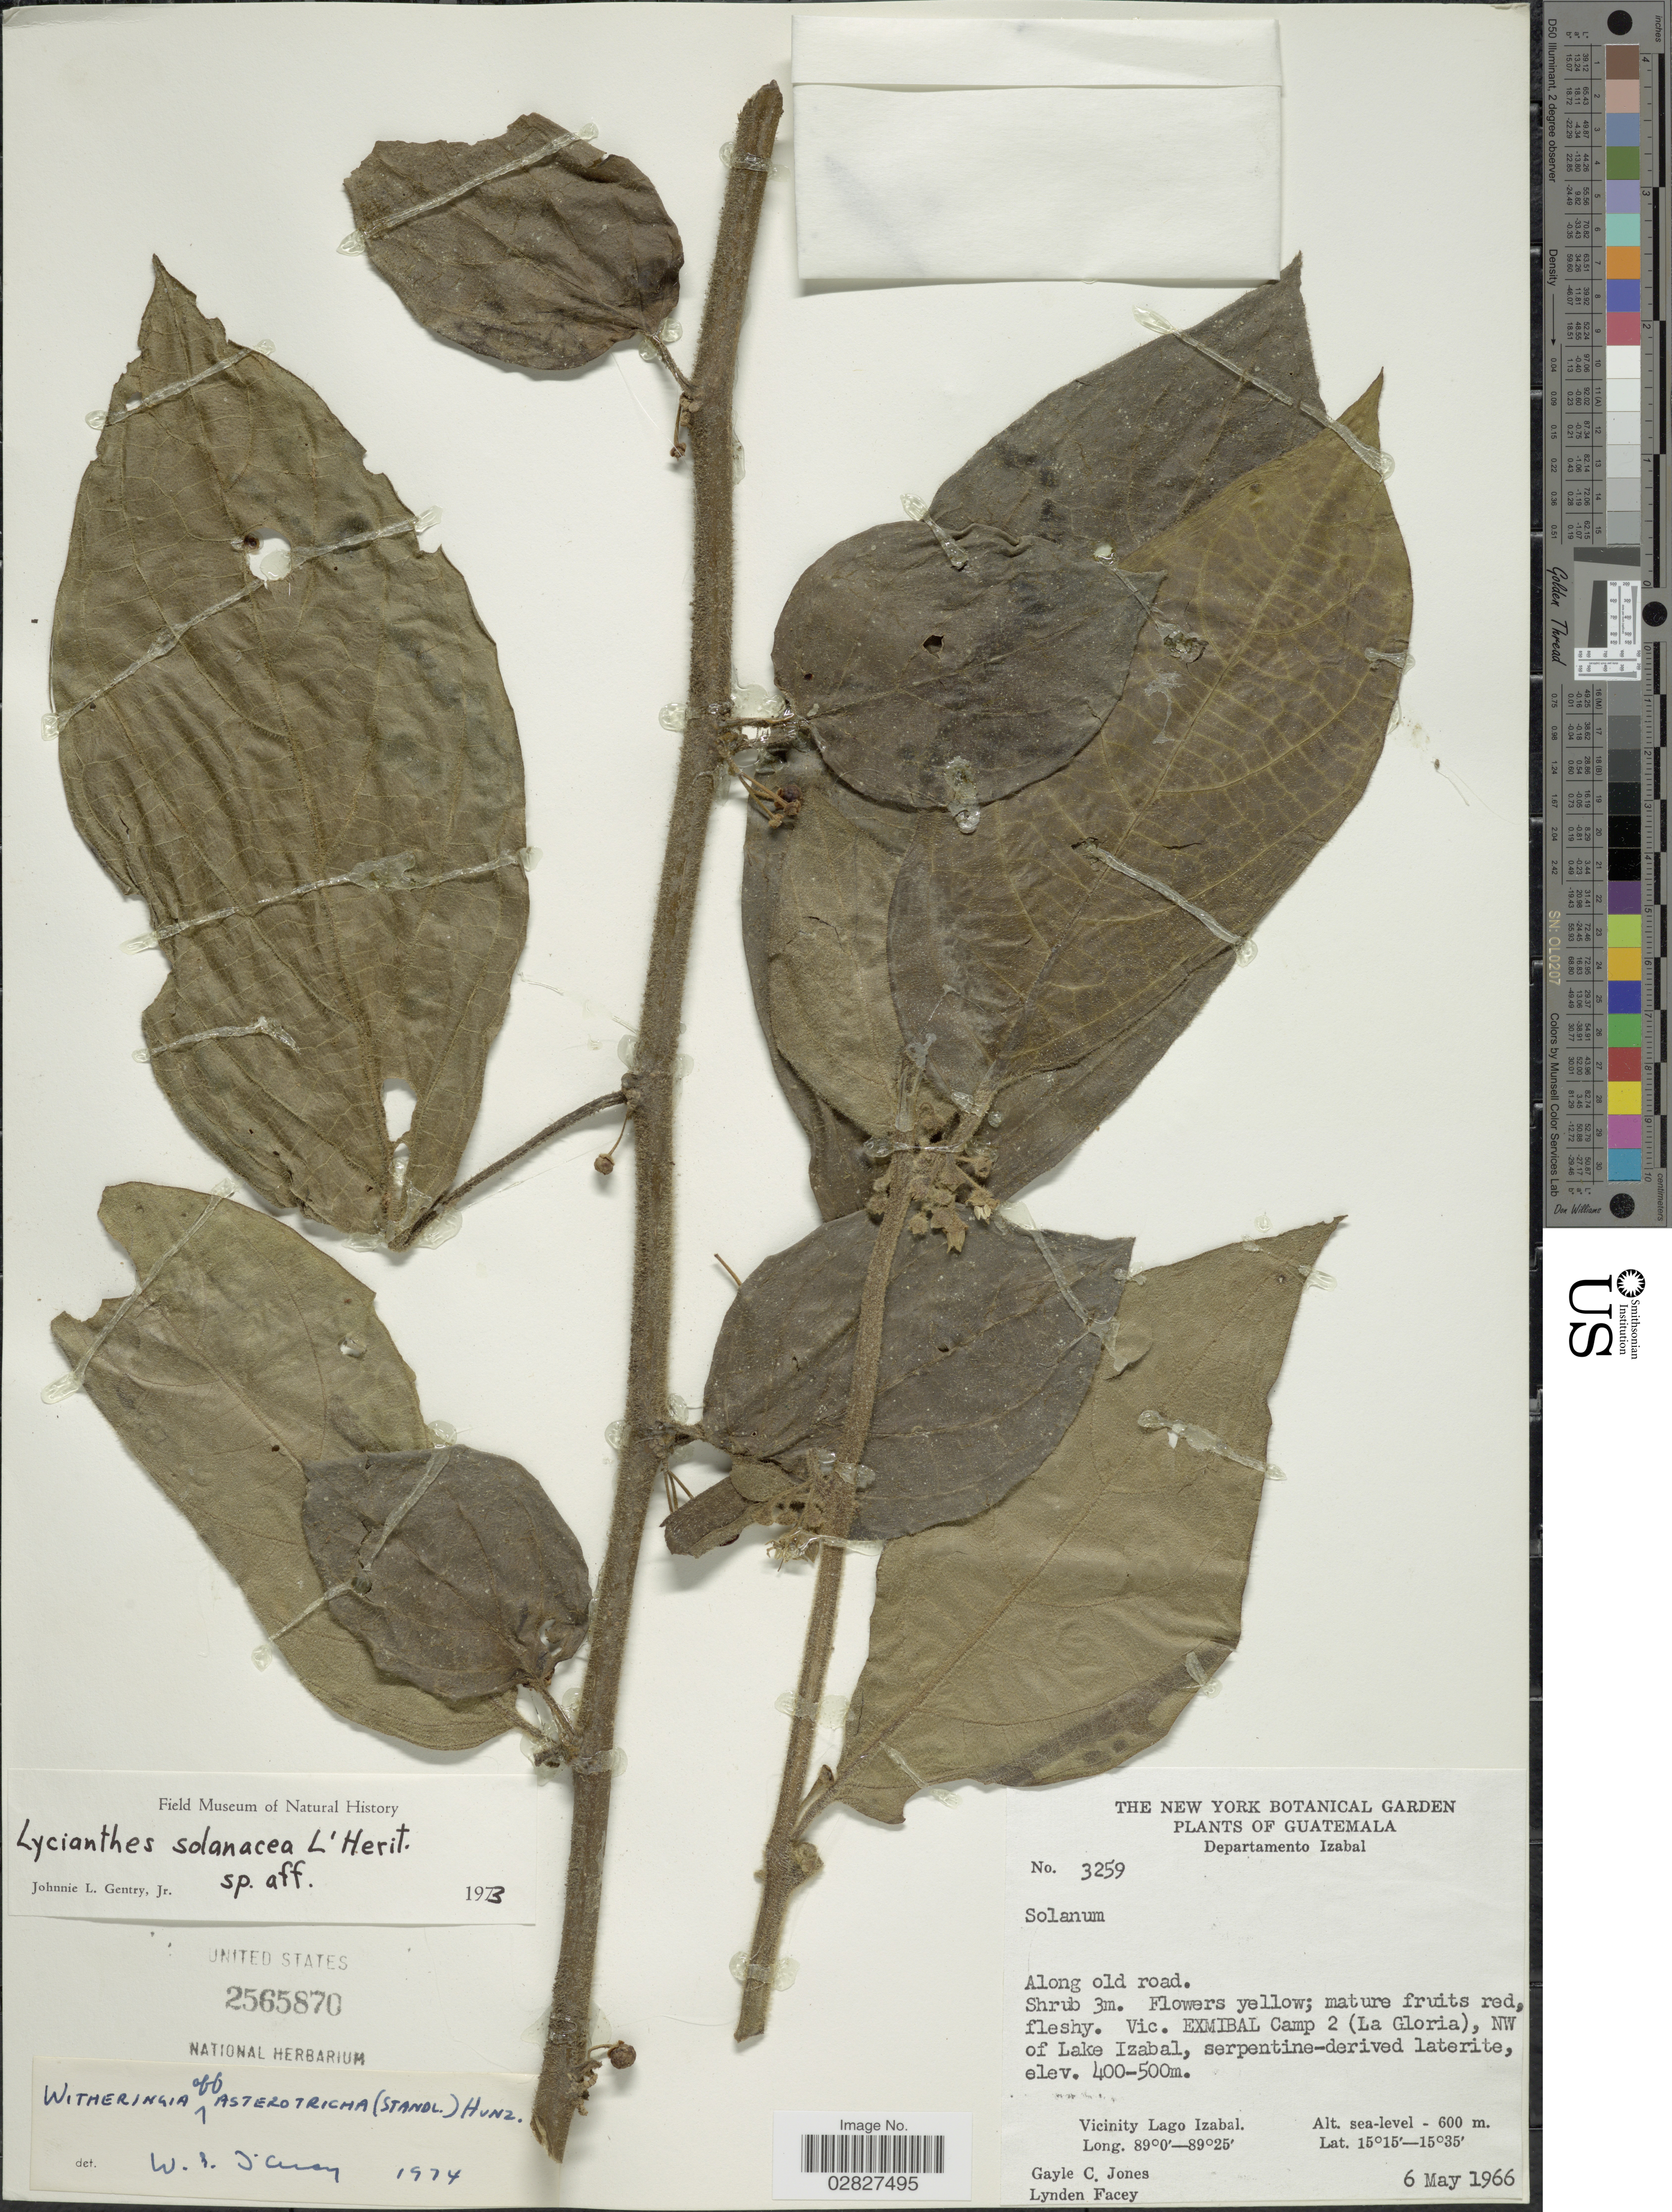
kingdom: Plantae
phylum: Tracheophyta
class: Magnoliopsida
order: Solanales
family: Solanaceae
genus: Witheringia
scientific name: Witheringia asterotricha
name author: (Standl.) Hunz.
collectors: G. C. Jones & L. Facey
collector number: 3259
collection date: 1966-05-06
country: Guatemala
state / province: Izabal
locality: Departamento Izabal. Along old road. Vic. EXMIBAL Camp 2 (La Gloria), NW of Lake Izabal, serpentine-derived laterite. Vicinity Lago Izabal.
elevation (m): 0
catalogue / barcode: US 2565870